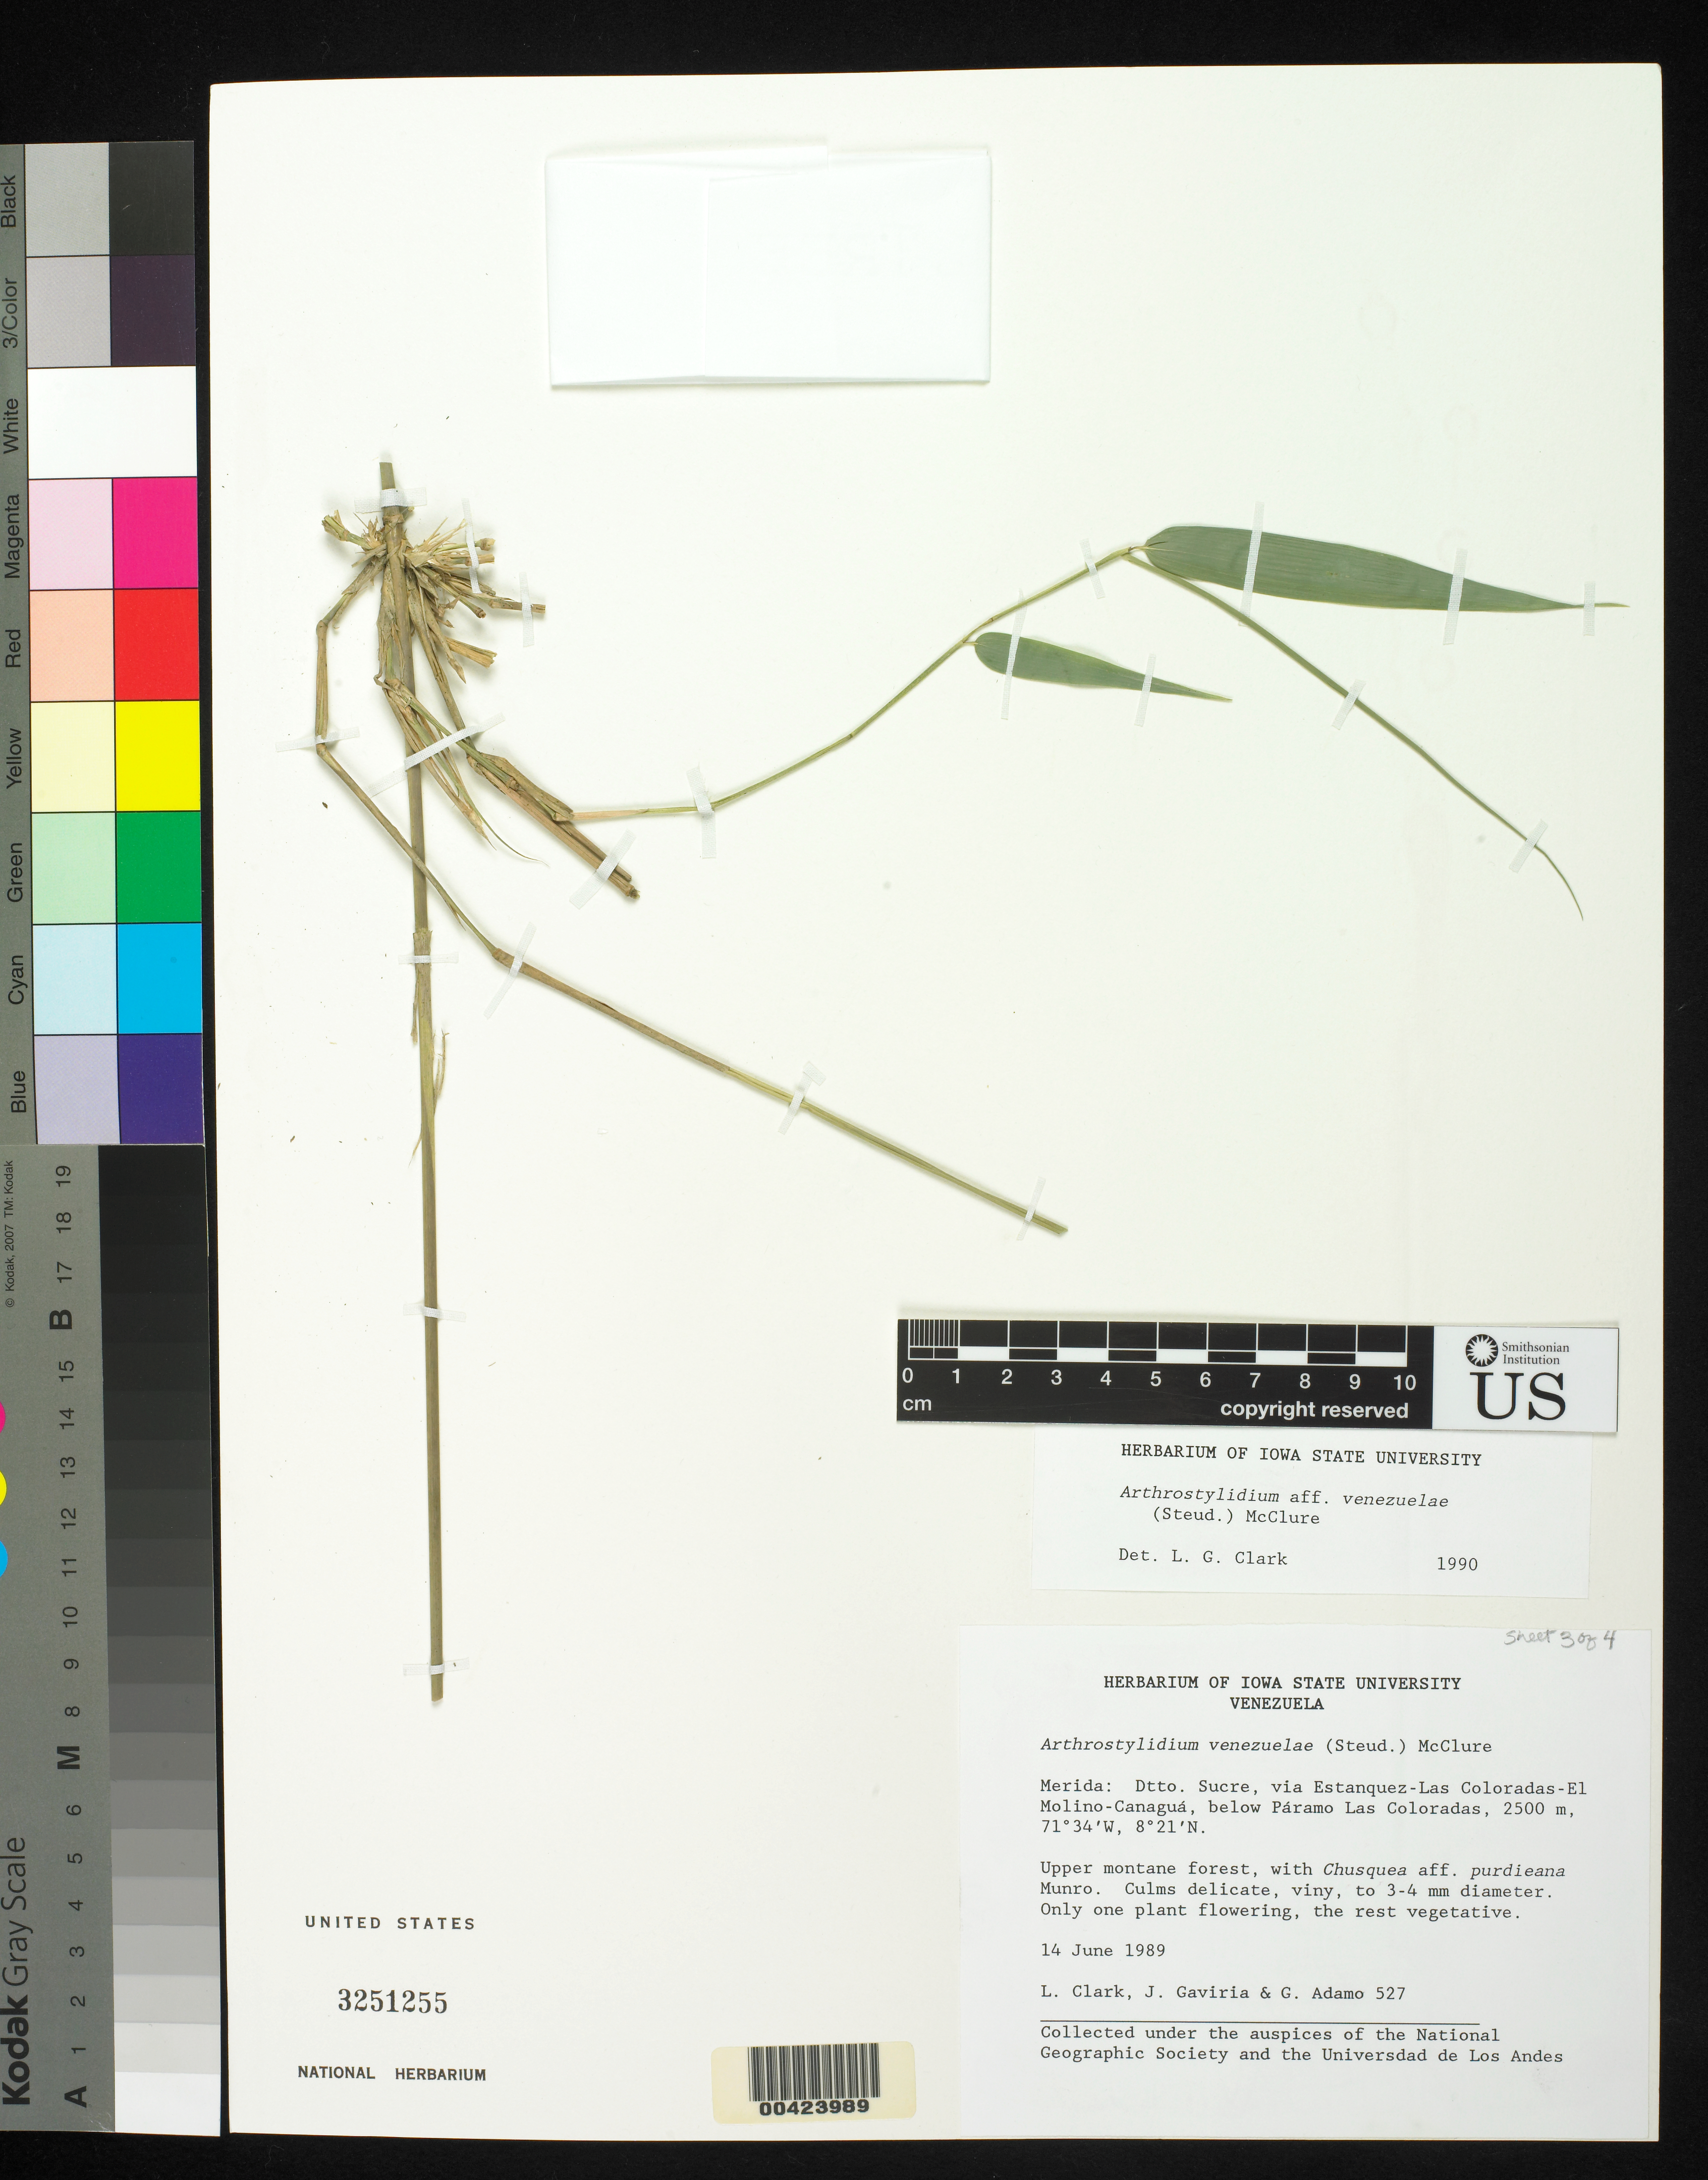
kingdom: Plantae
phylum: Tracheophyta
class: Liliopsida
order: Poales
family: Poaceae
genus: Arthrostylidium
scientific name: Arthrostylidium venezuelae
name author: (Steud.) McClure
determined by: Clark, Lynn G., (ISC), Iowa State University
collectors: L. G. Clark, J. Gaviria & G. Adamo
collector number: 527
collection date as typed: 14 Jun 1989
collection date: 1989-06-14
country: Venezuela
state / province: Mérida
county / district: Sucre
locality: Paramo las Coloradas, below; via Estanquez - Las Coloradas - El Molino - Canagua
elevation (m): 2500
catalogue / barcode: US 3251255